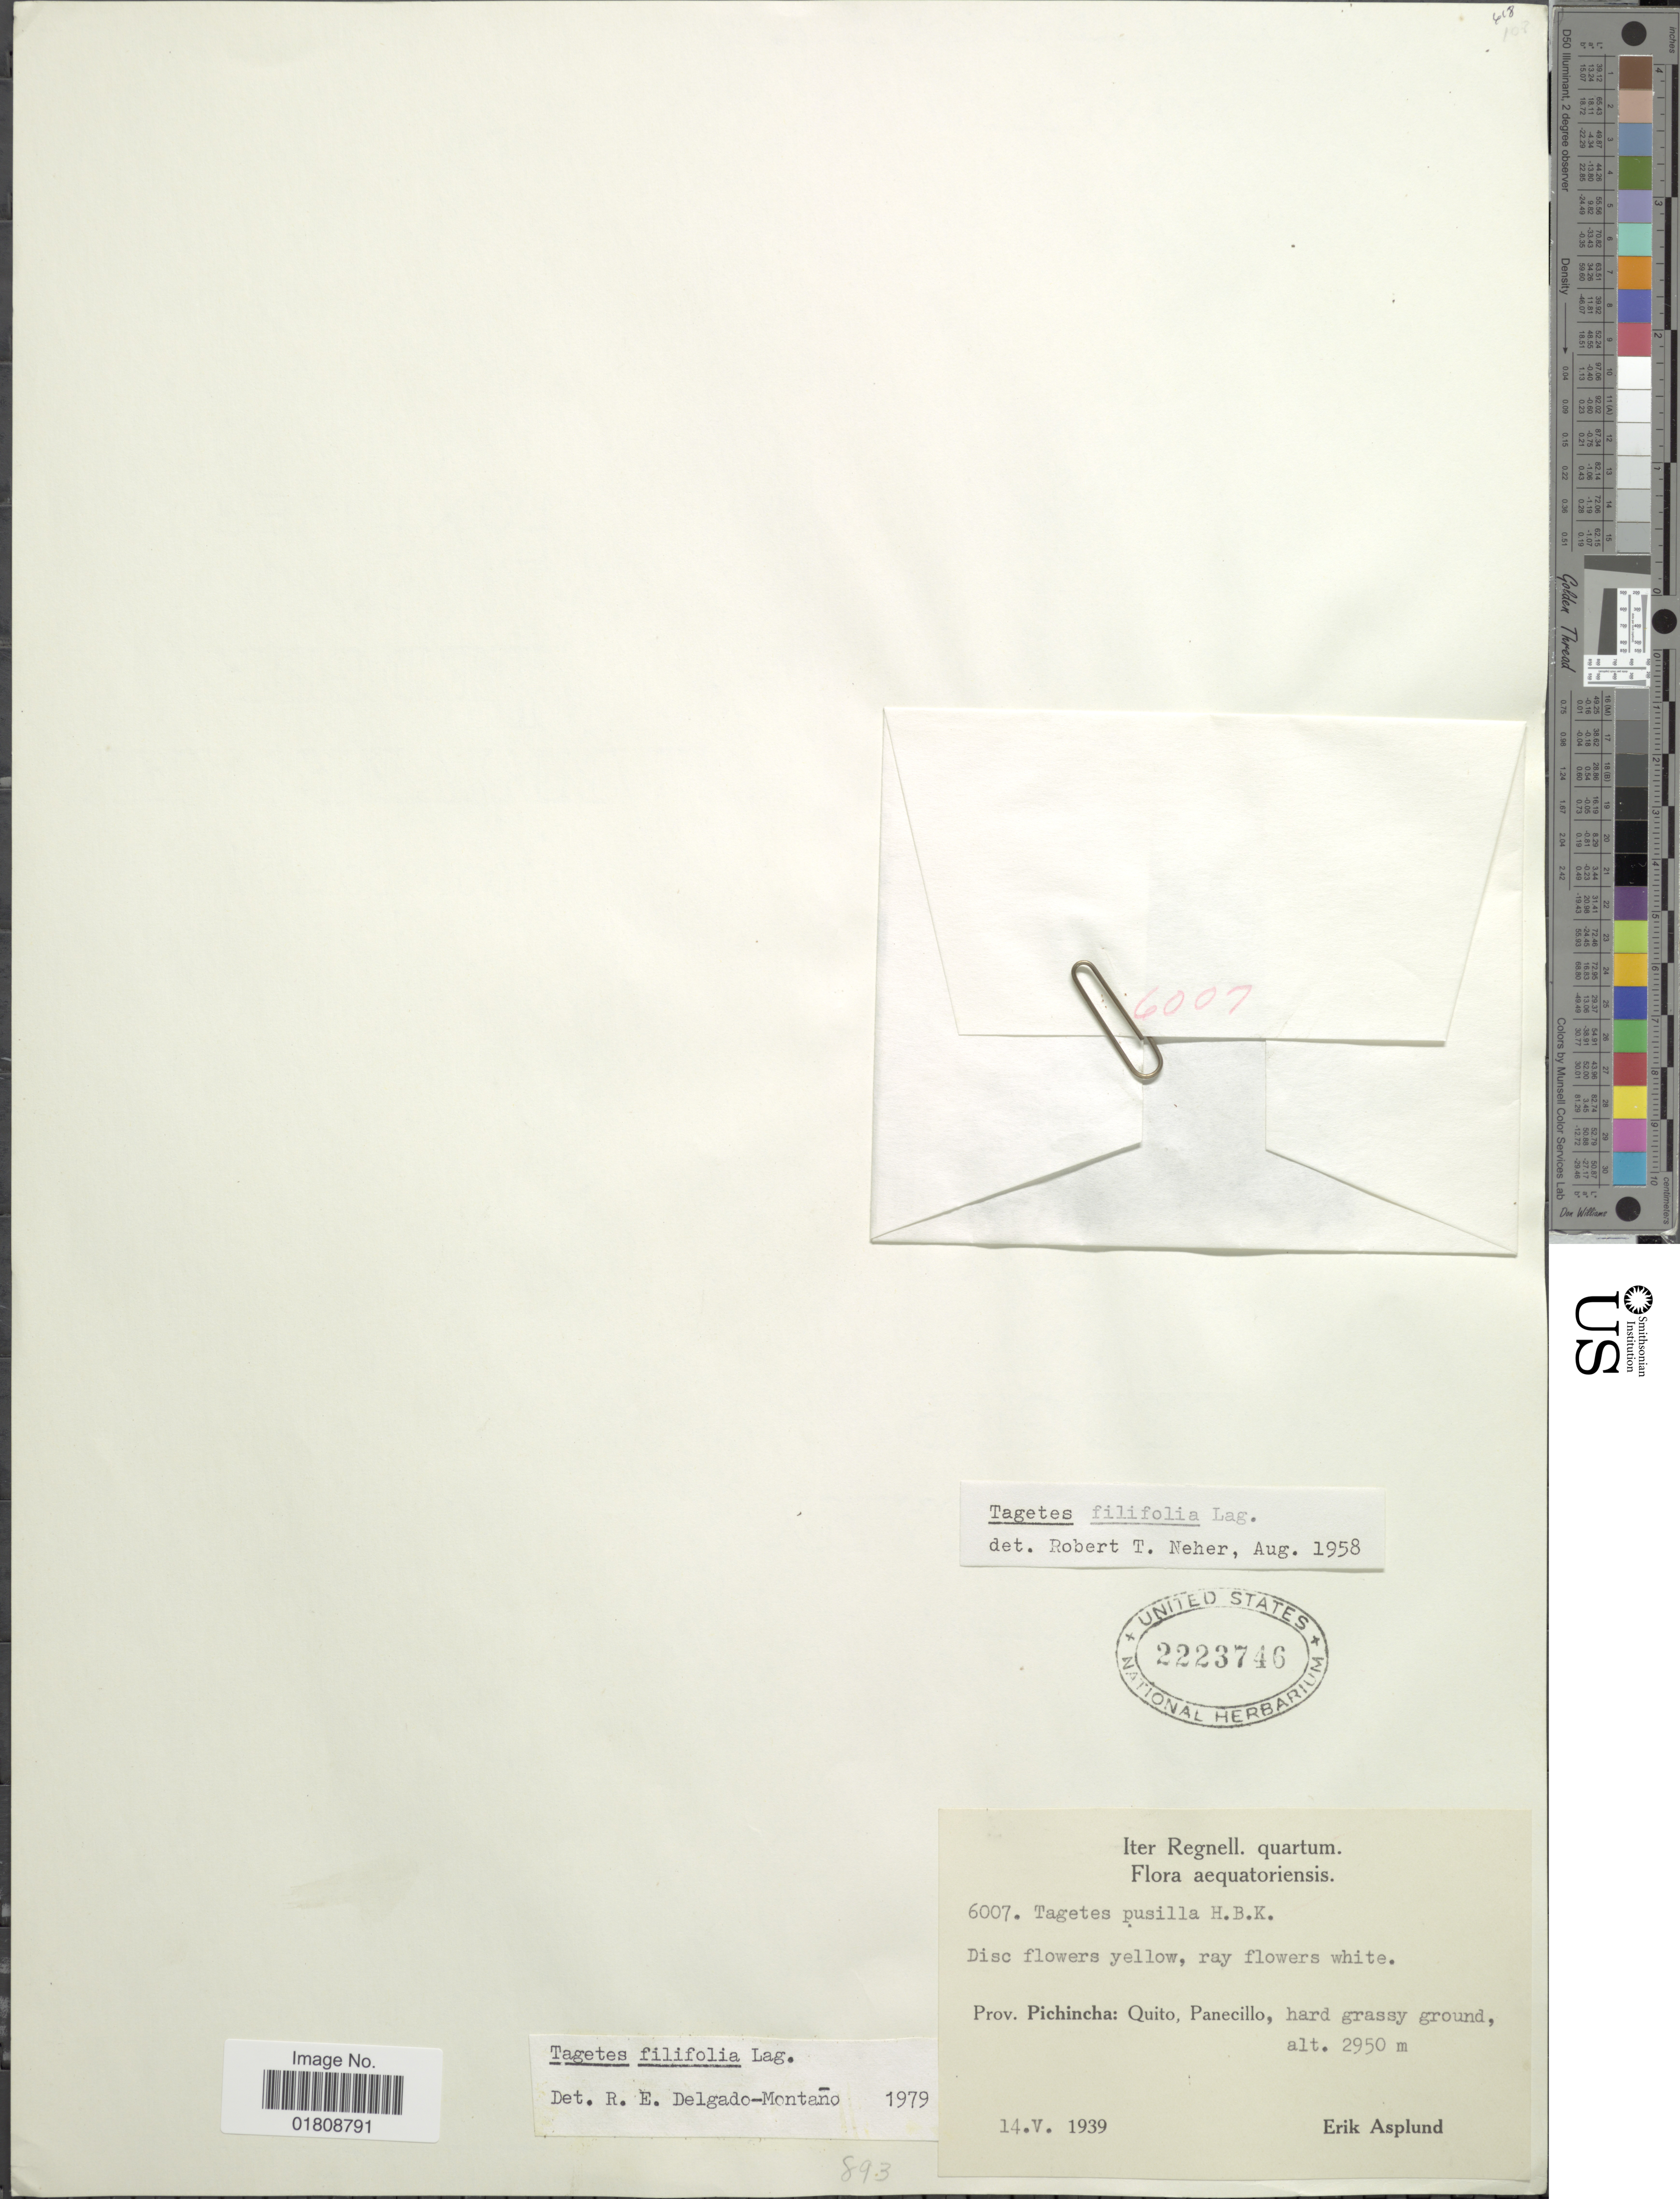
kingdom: Plantae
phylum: Tracheophyta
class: Magnoliopsida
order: Asterales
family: Asteraceae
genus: Tagetes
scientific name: Tagetes filifolia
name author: Lag.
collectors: E. Asplund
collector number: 6007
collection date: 1939-05-14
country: Ecuador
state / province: Pichincha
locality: Quito, Panecillo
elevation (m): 2950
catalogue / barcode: US 2223746